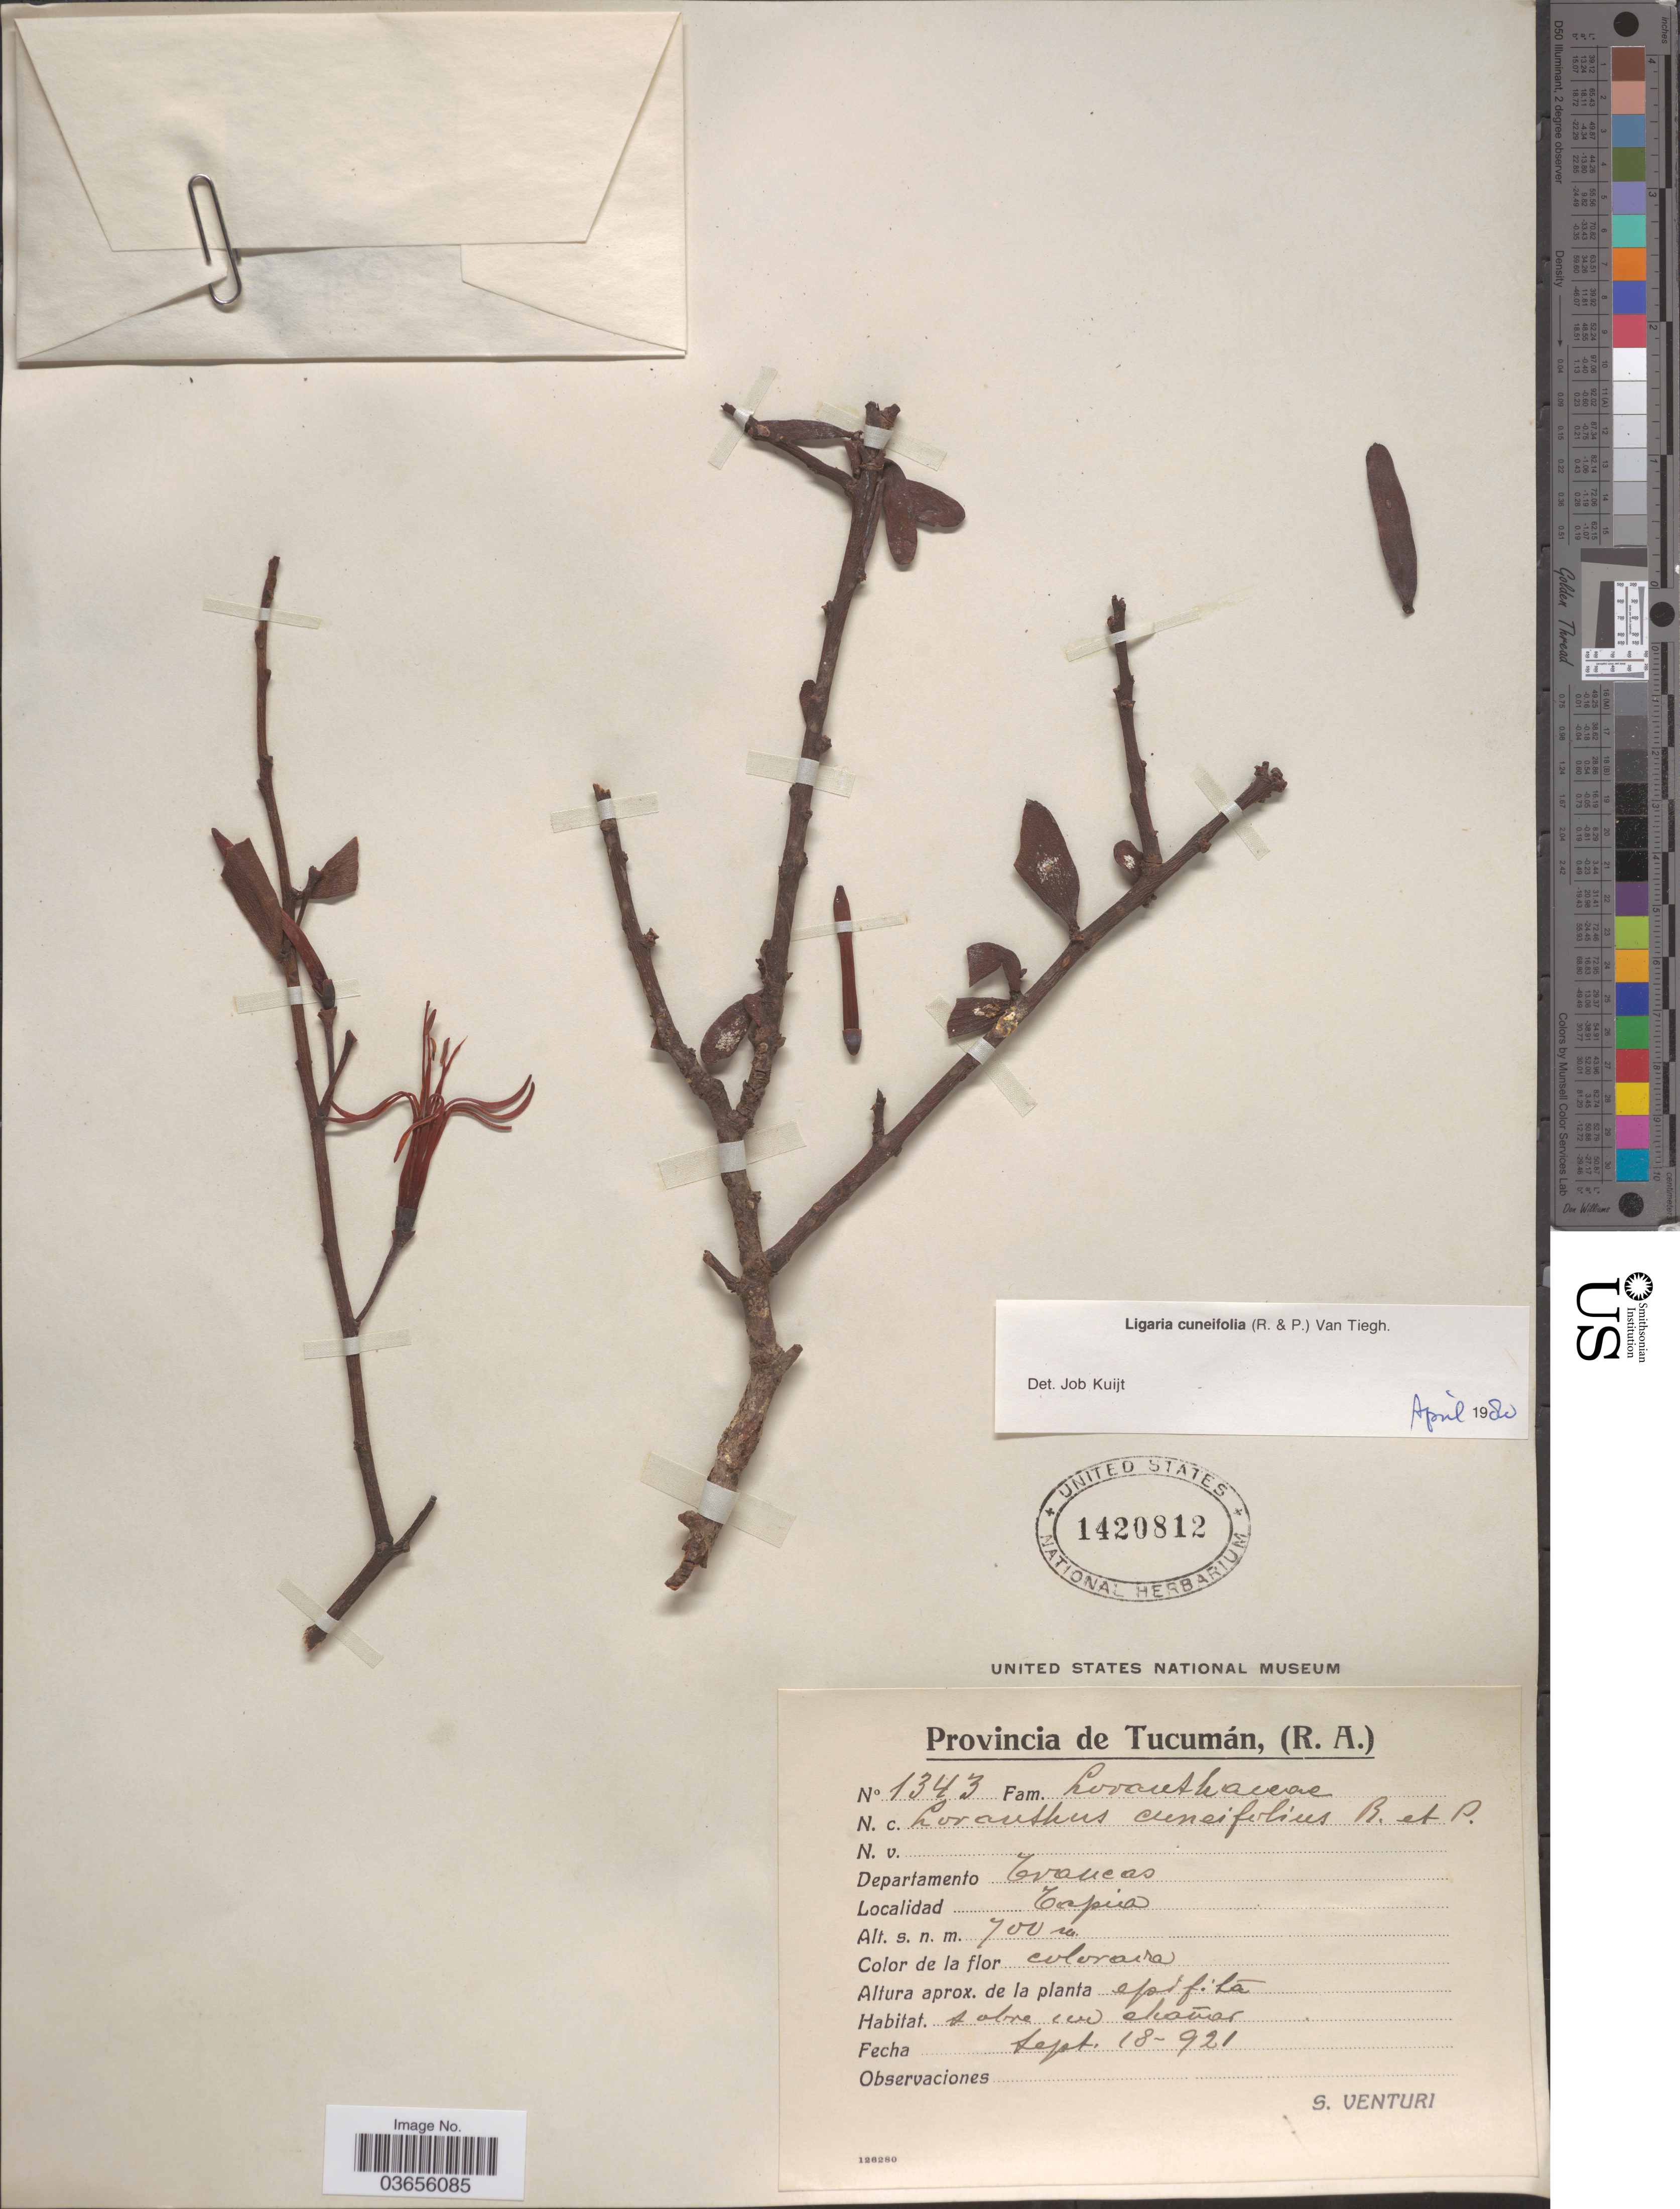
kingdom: Plantae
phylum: Tracheophyta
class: Magnoliopsida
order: Santalales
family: Loranthaceae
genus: Ligaria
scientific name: Ligaria cuneifolia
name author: (Ruiz & Pav.) Tiegh.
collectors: S. Venturi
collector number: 1343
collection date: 1921-09-18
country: Argentina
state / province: Tucuman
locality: Departamento Trancas. Tapia.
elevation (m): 700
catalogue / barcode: US 1420812